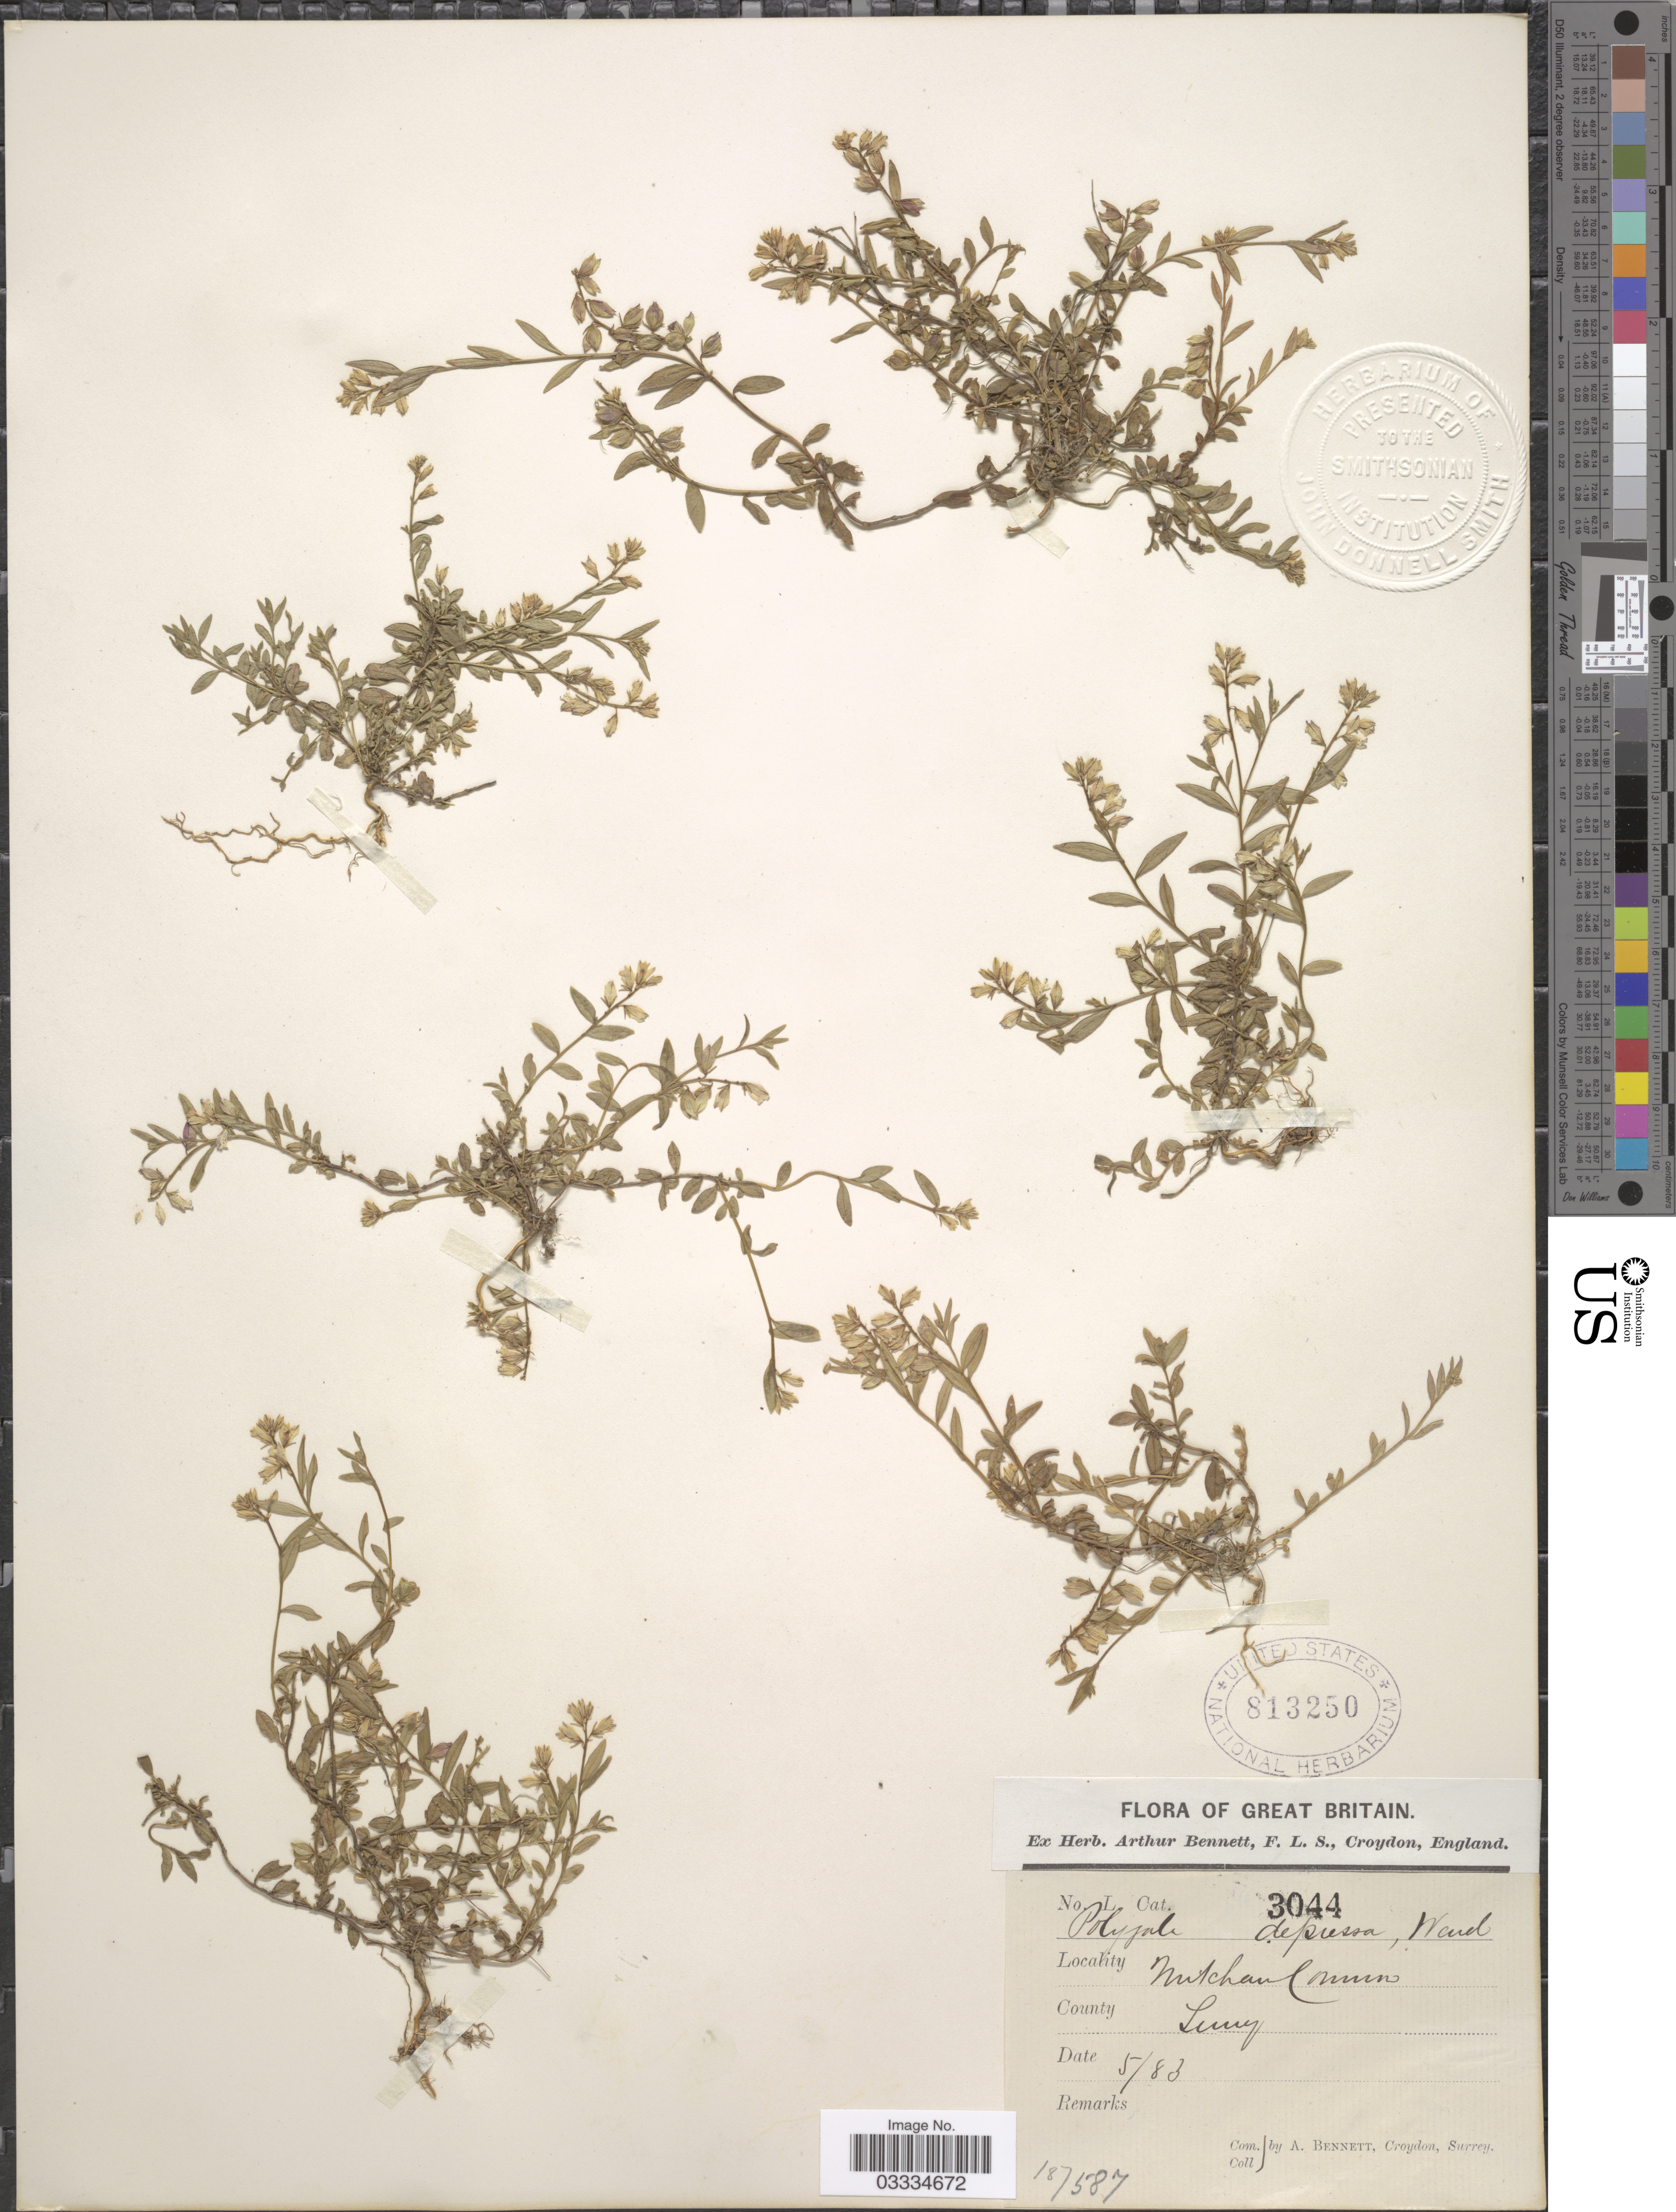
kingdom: Plantae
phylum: Tracheophyta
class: Magnoliopsida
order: Fabales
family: Polygalaceae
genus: Polygala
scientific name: Polygala depressa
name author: Wender.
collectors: A. Bennet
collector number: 3044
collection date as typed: Transcribed d/m/y: /5/83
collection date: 1883-05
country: United Kingdom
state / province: England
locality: Mitcham Common. Surrey.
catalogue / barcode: US 813250